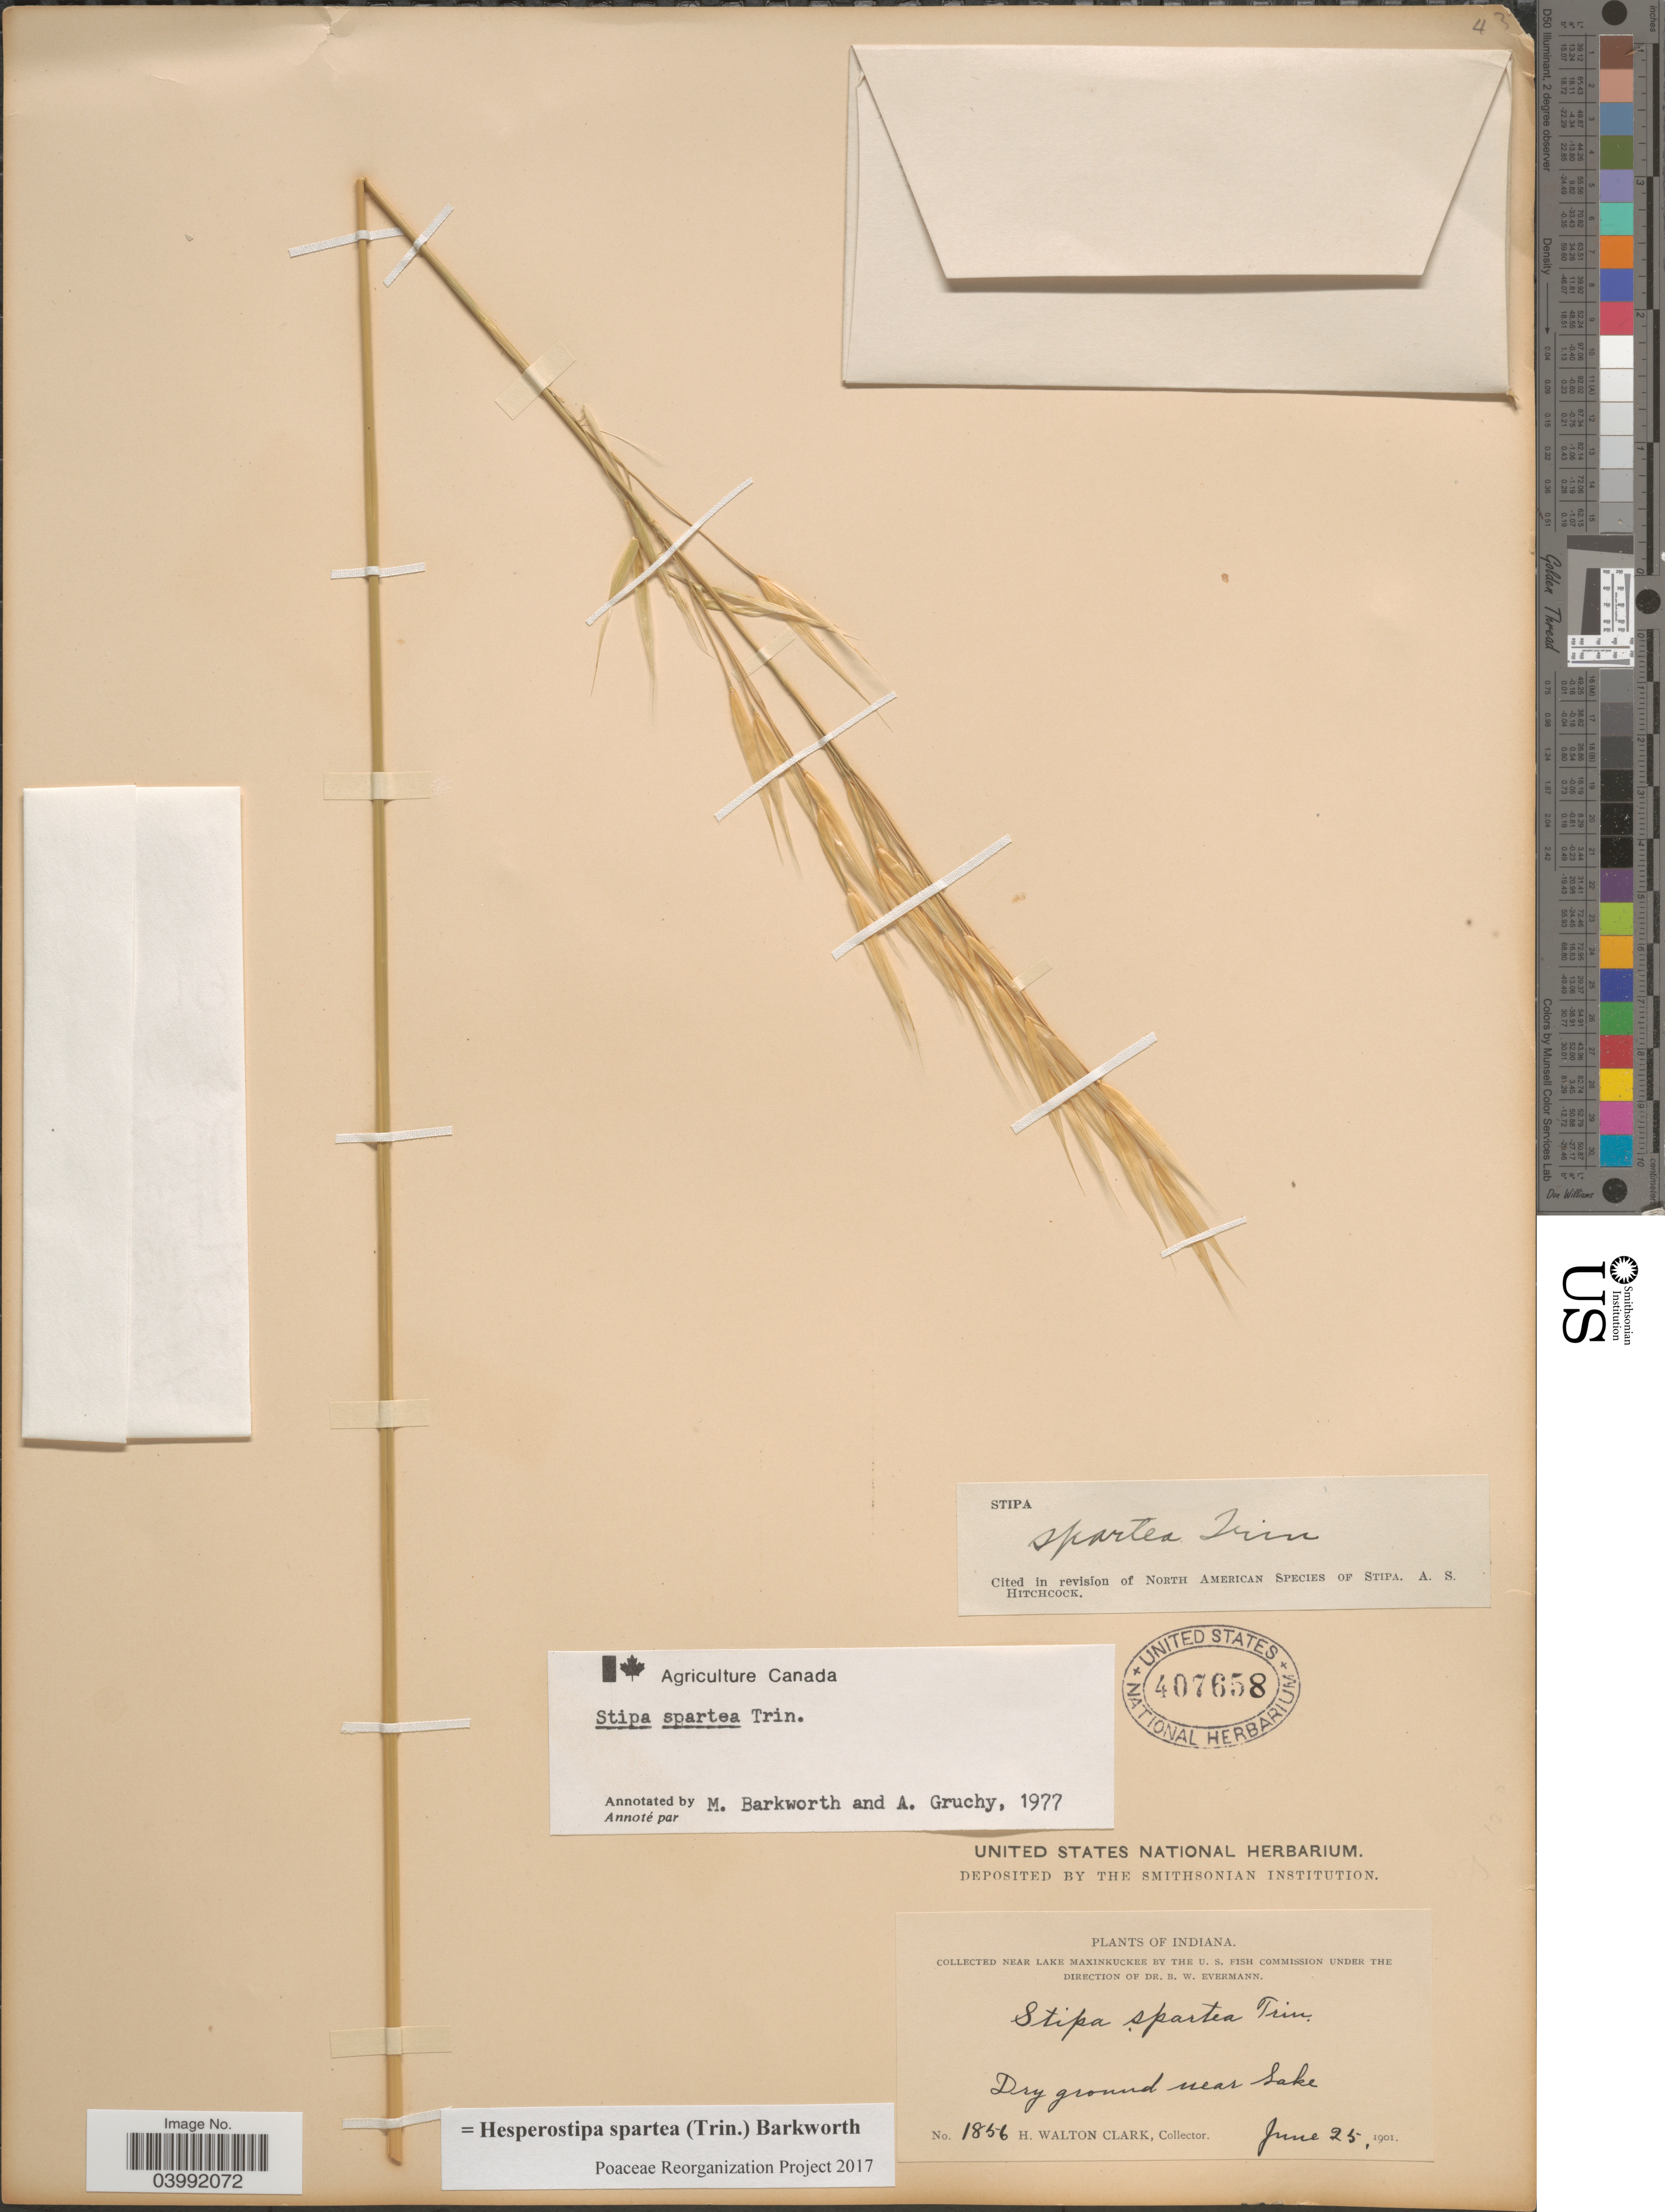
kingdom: Plantae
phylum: Tracheophyta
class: Liliopsida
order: Poales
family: Poaceae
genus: Hesperostipa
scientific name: Hesperostipa spartea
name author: (Trin.) Barkworth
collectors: H. W. Clark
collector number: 1856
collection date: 1901-06-25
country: United States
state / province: Indiana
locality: Near Lake Maxinkuckee.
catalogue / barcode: US 407658